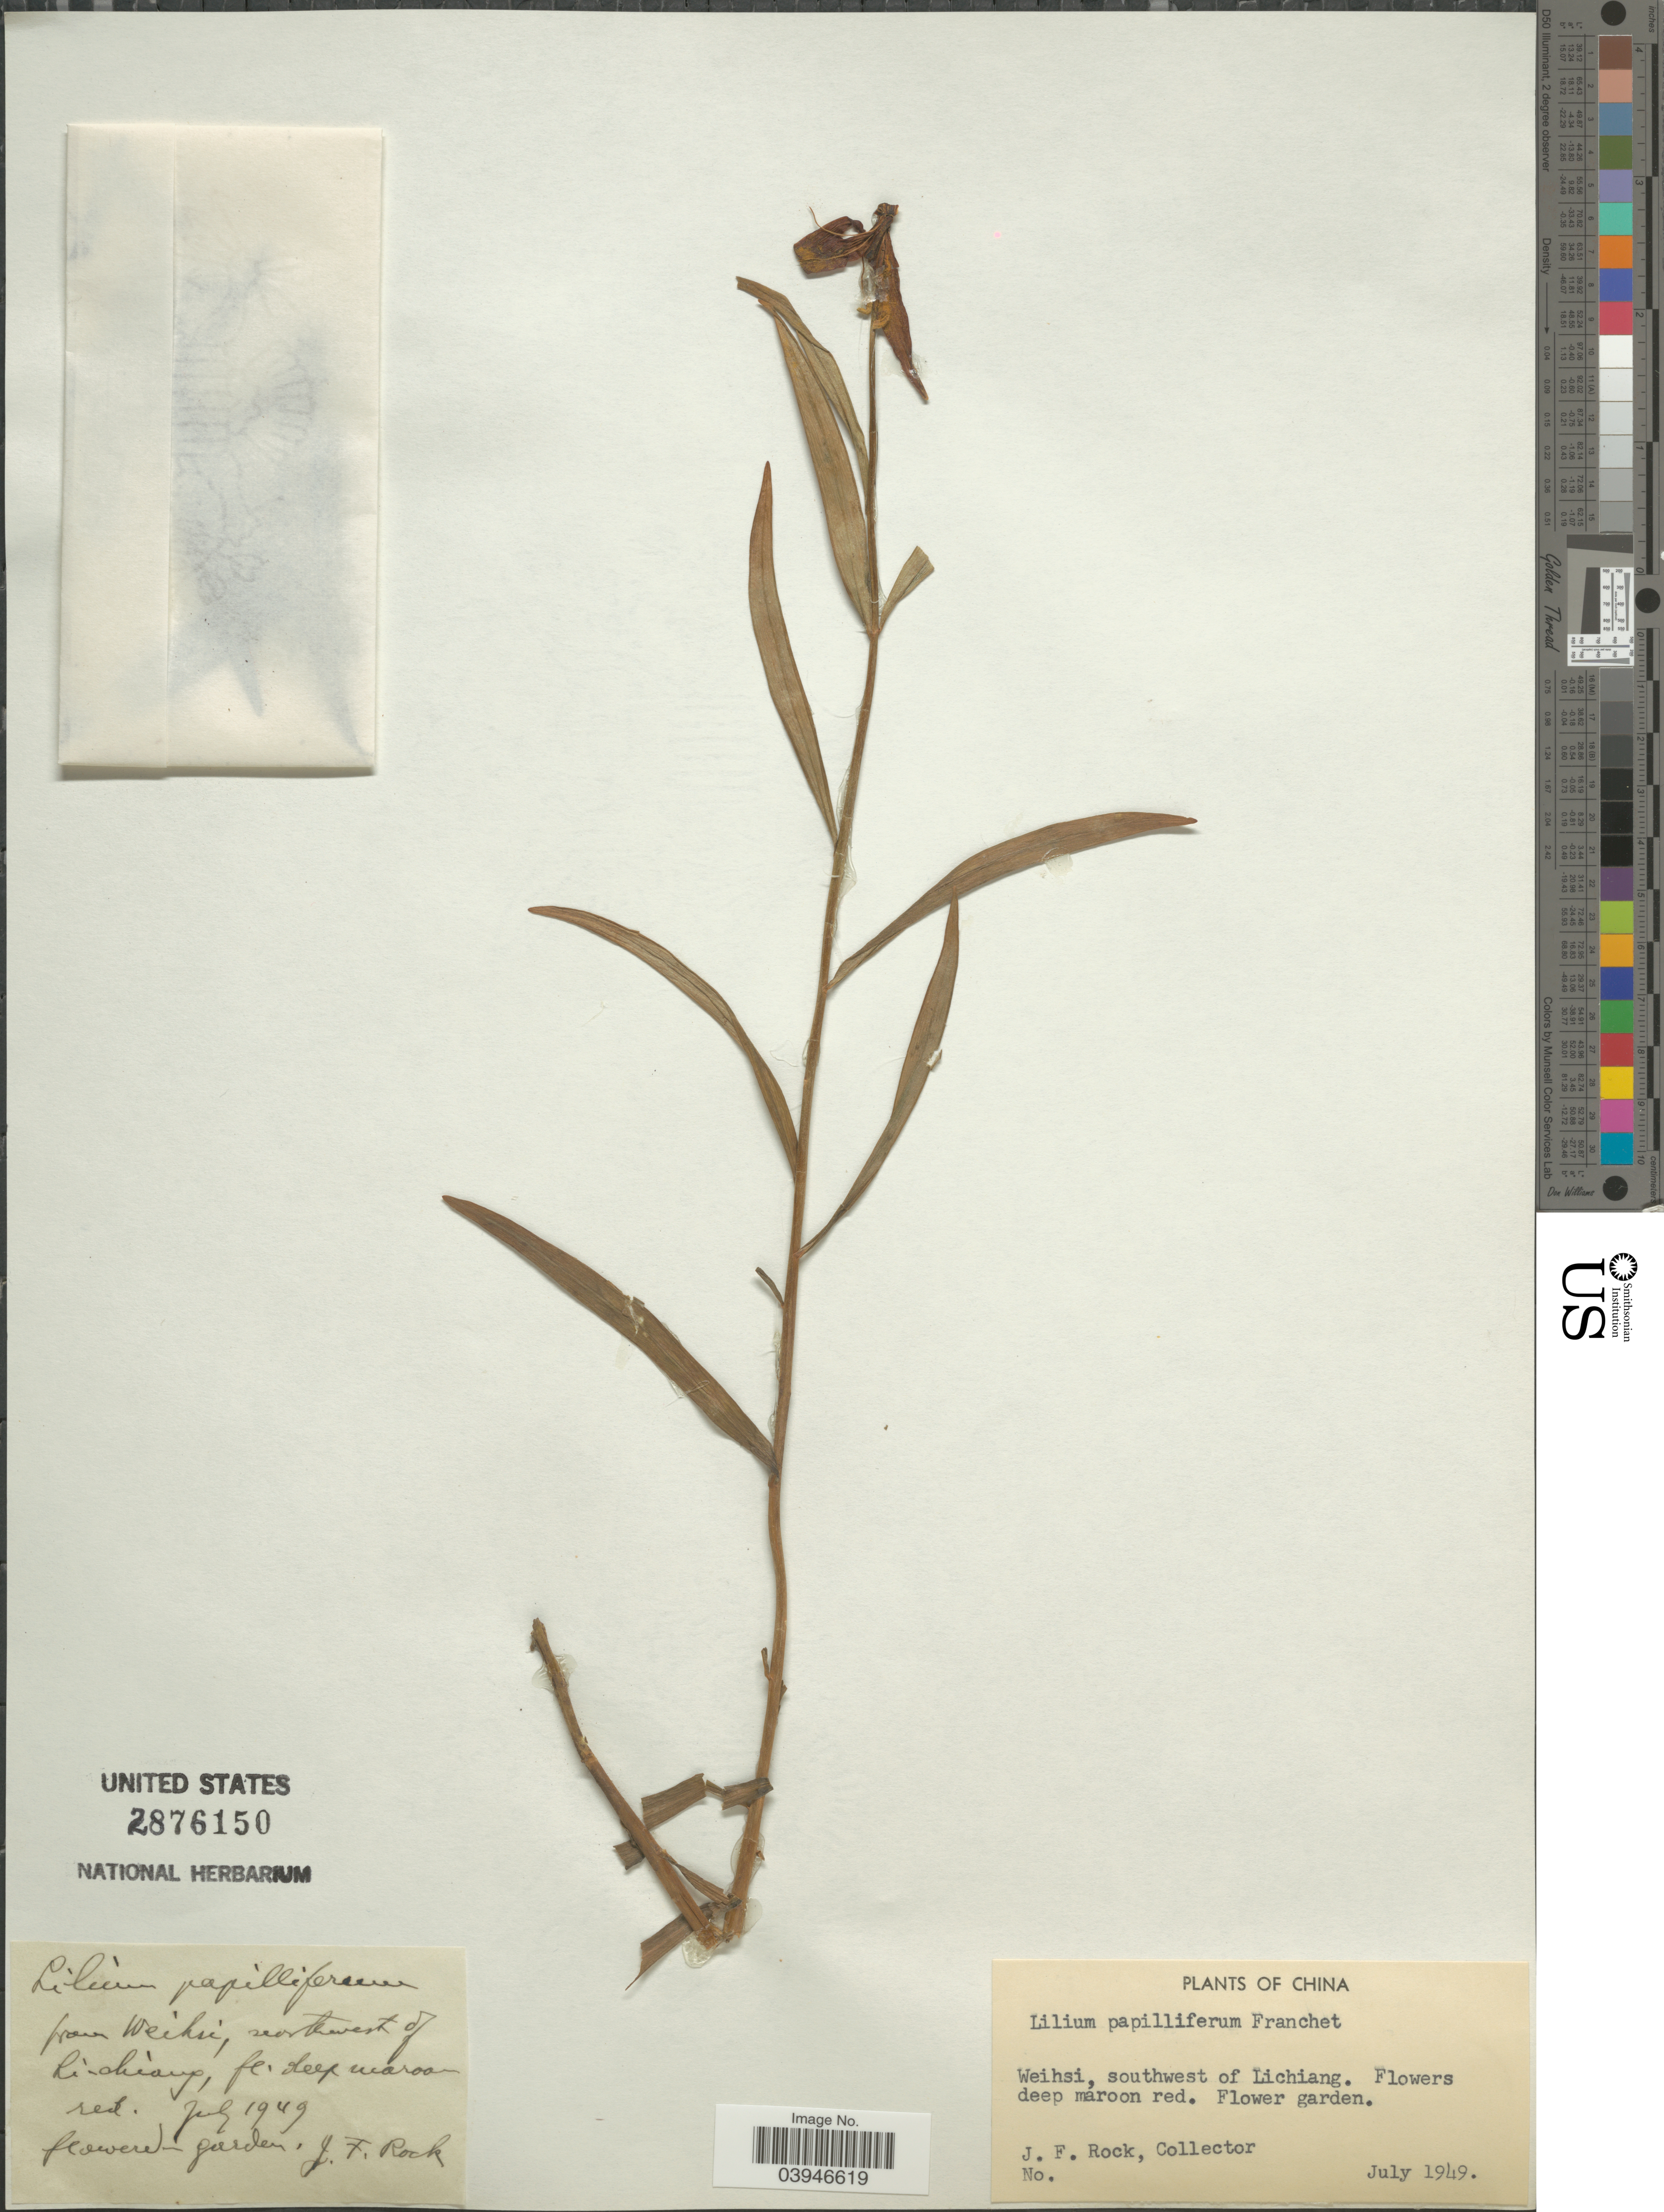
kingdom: Plantae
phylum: Tracheophyta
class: Liliopsida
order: Liliales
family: Liliaceae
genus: Lilium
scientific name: Lilium papilliferum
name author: Franch.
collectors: J. Rock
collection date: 1949-07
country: China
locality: Weihsi, southwest of Lichiang.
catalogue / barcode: US 2876150